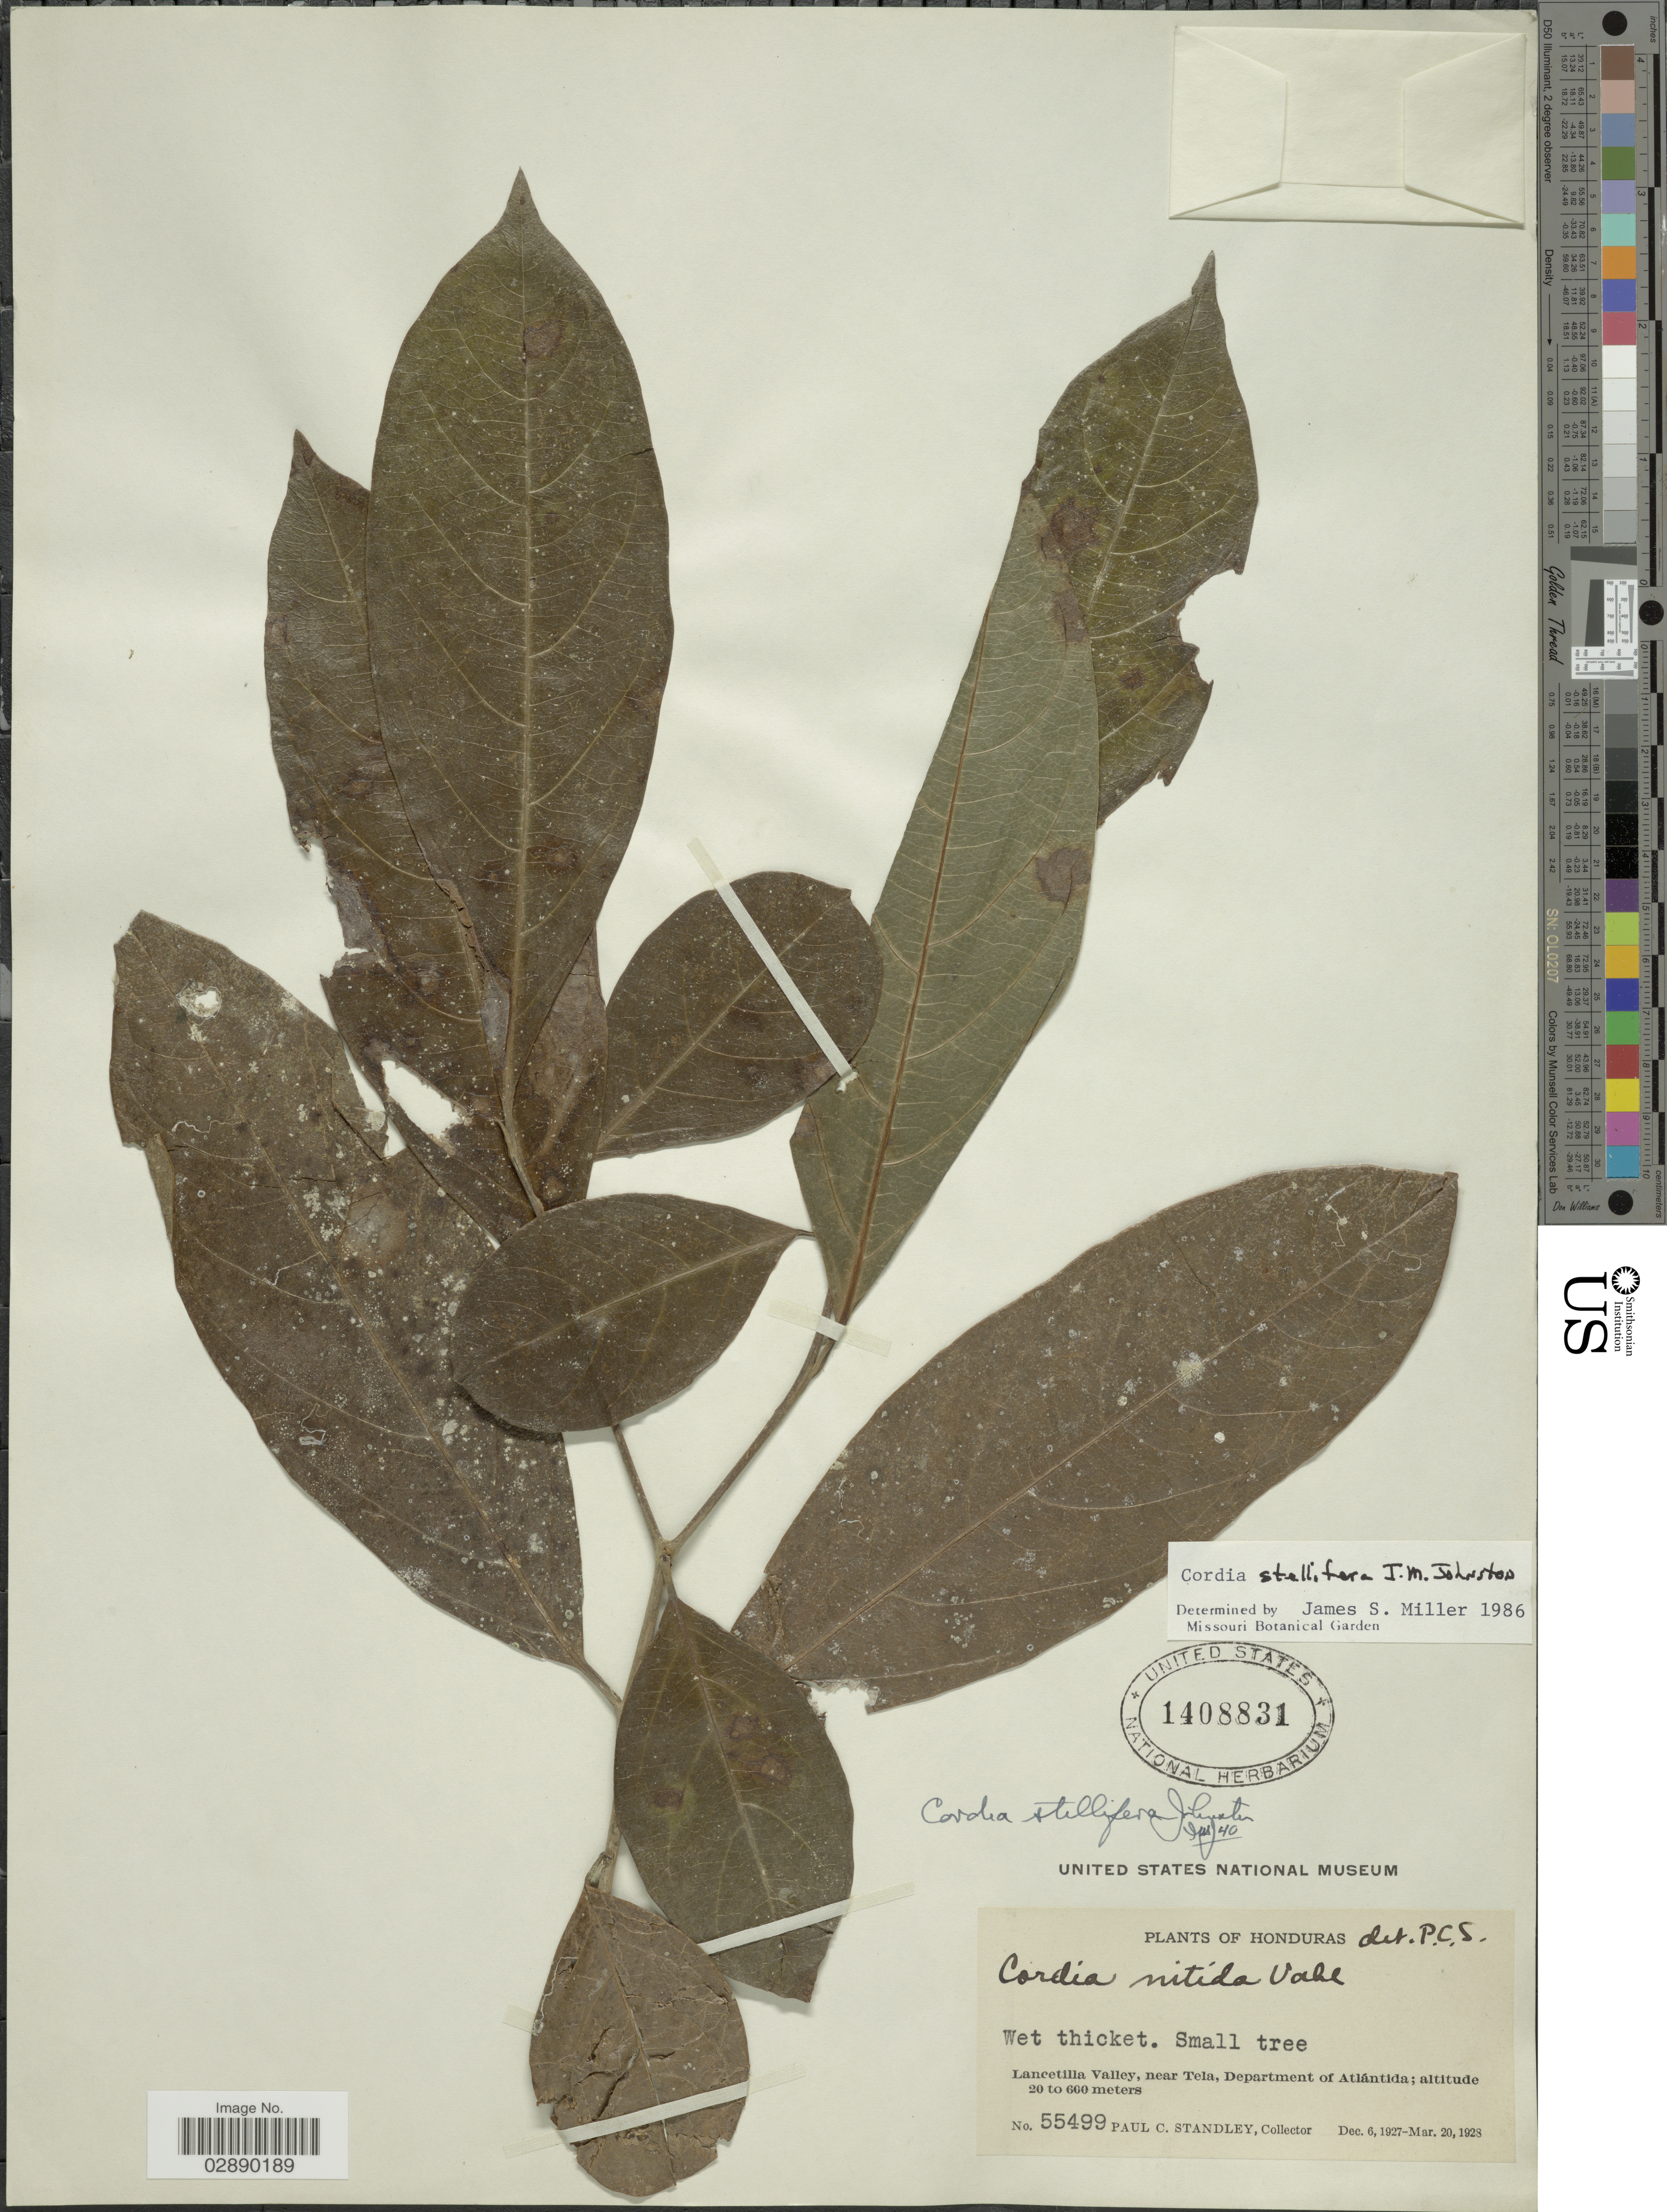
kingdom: Plantae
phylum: Tracheophyta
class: Magnoliopsida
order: Boraginales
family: Cordiaceae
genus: Cordia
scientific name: Cordia stellifera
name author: I.M. Johnst.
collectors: P. C. Standley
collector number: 55499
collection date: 1927-12-06/1928-03-20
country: Honduras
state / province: Atlántida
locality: Lancetilla Valley, near Tela, Department of Atlántida.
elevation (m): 20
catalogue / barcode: US 1408831